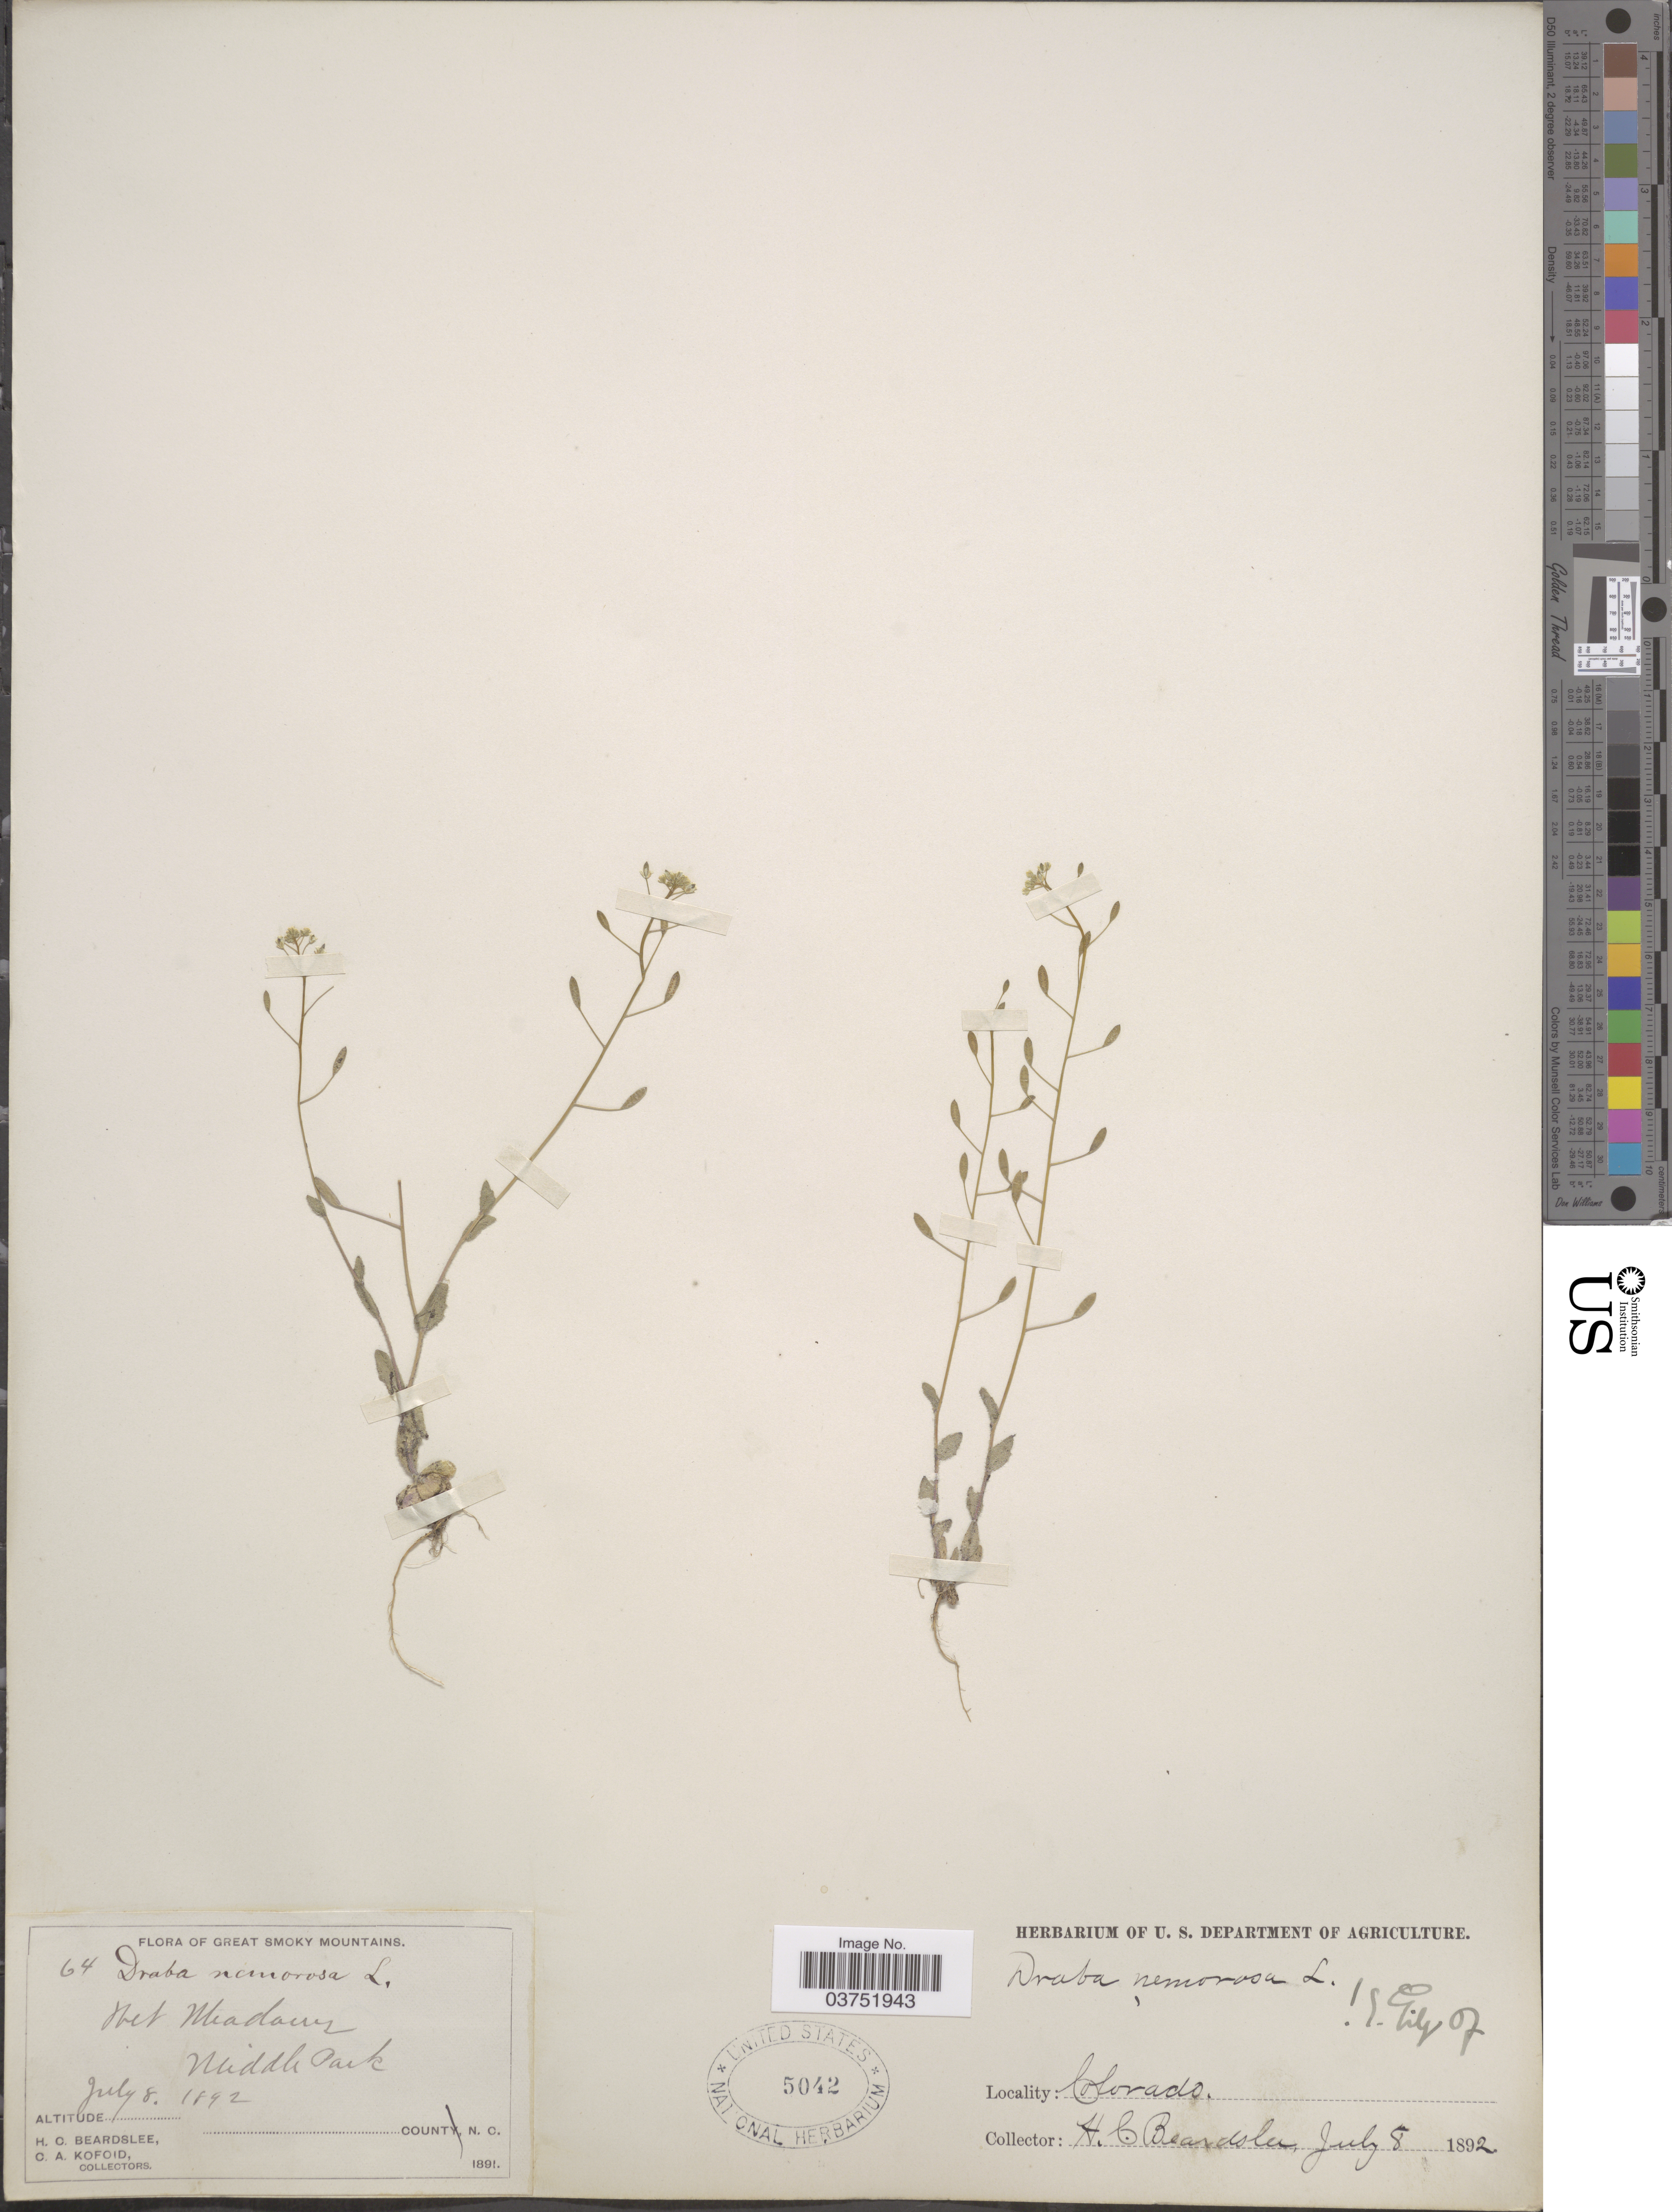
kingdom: Plantae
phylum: Tracheophyta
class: Magnoliopsida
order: Brassicales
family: Brassicaceae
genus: Draba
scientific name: Draba nemorosa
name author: L.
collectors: H. Beardslee & C. Kofoid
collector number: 64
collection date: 1892-07-08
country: United States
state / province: Colorado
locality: Great Smoky Mountains. Wet Meadows. Middle Park.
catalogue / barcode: US 5042